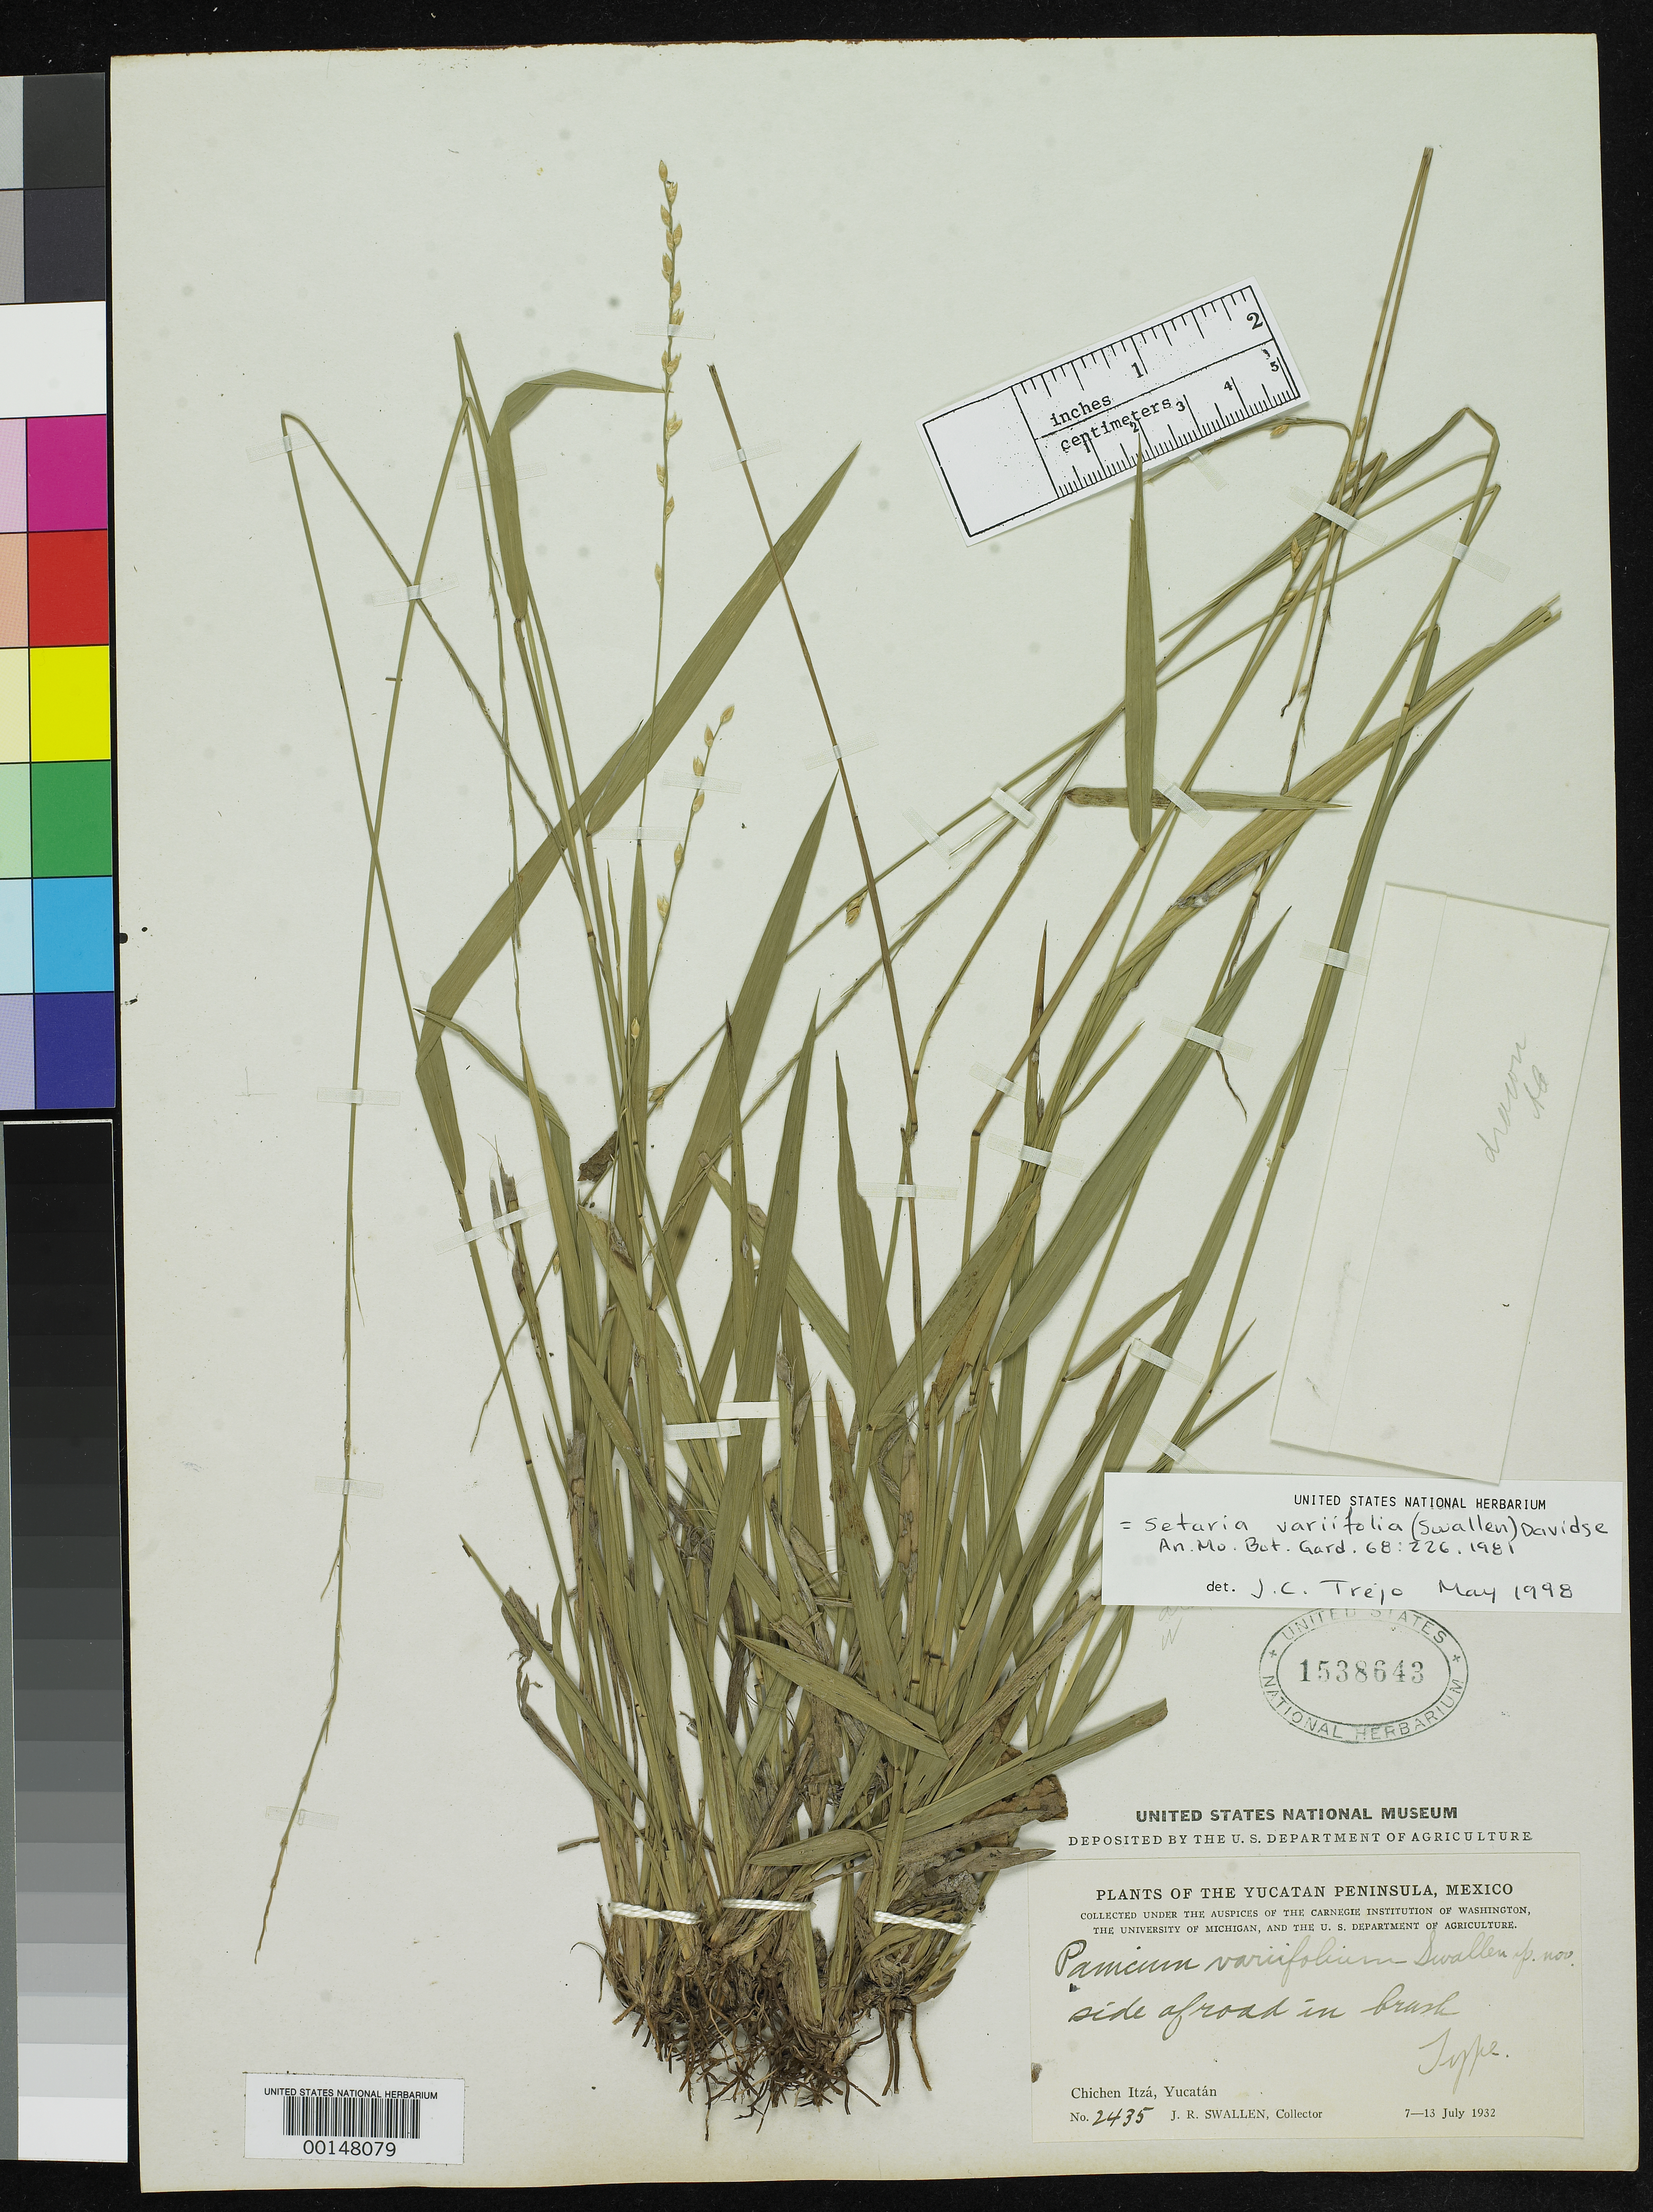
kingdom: Plantae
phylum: Tracheophyta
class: Liliopsida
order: Poales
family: Poaceae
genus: Panicum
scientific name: Panicum variifolium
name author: Swallen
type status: Holotype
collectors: J. R. Swallen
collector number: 2435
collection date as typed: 07 Jul 1932 to 13 Jul 1932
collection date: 1932-07-07/1932-07-13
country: Mexico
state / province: Yucatán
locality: Chicken Itza.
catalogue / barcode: US 1538643